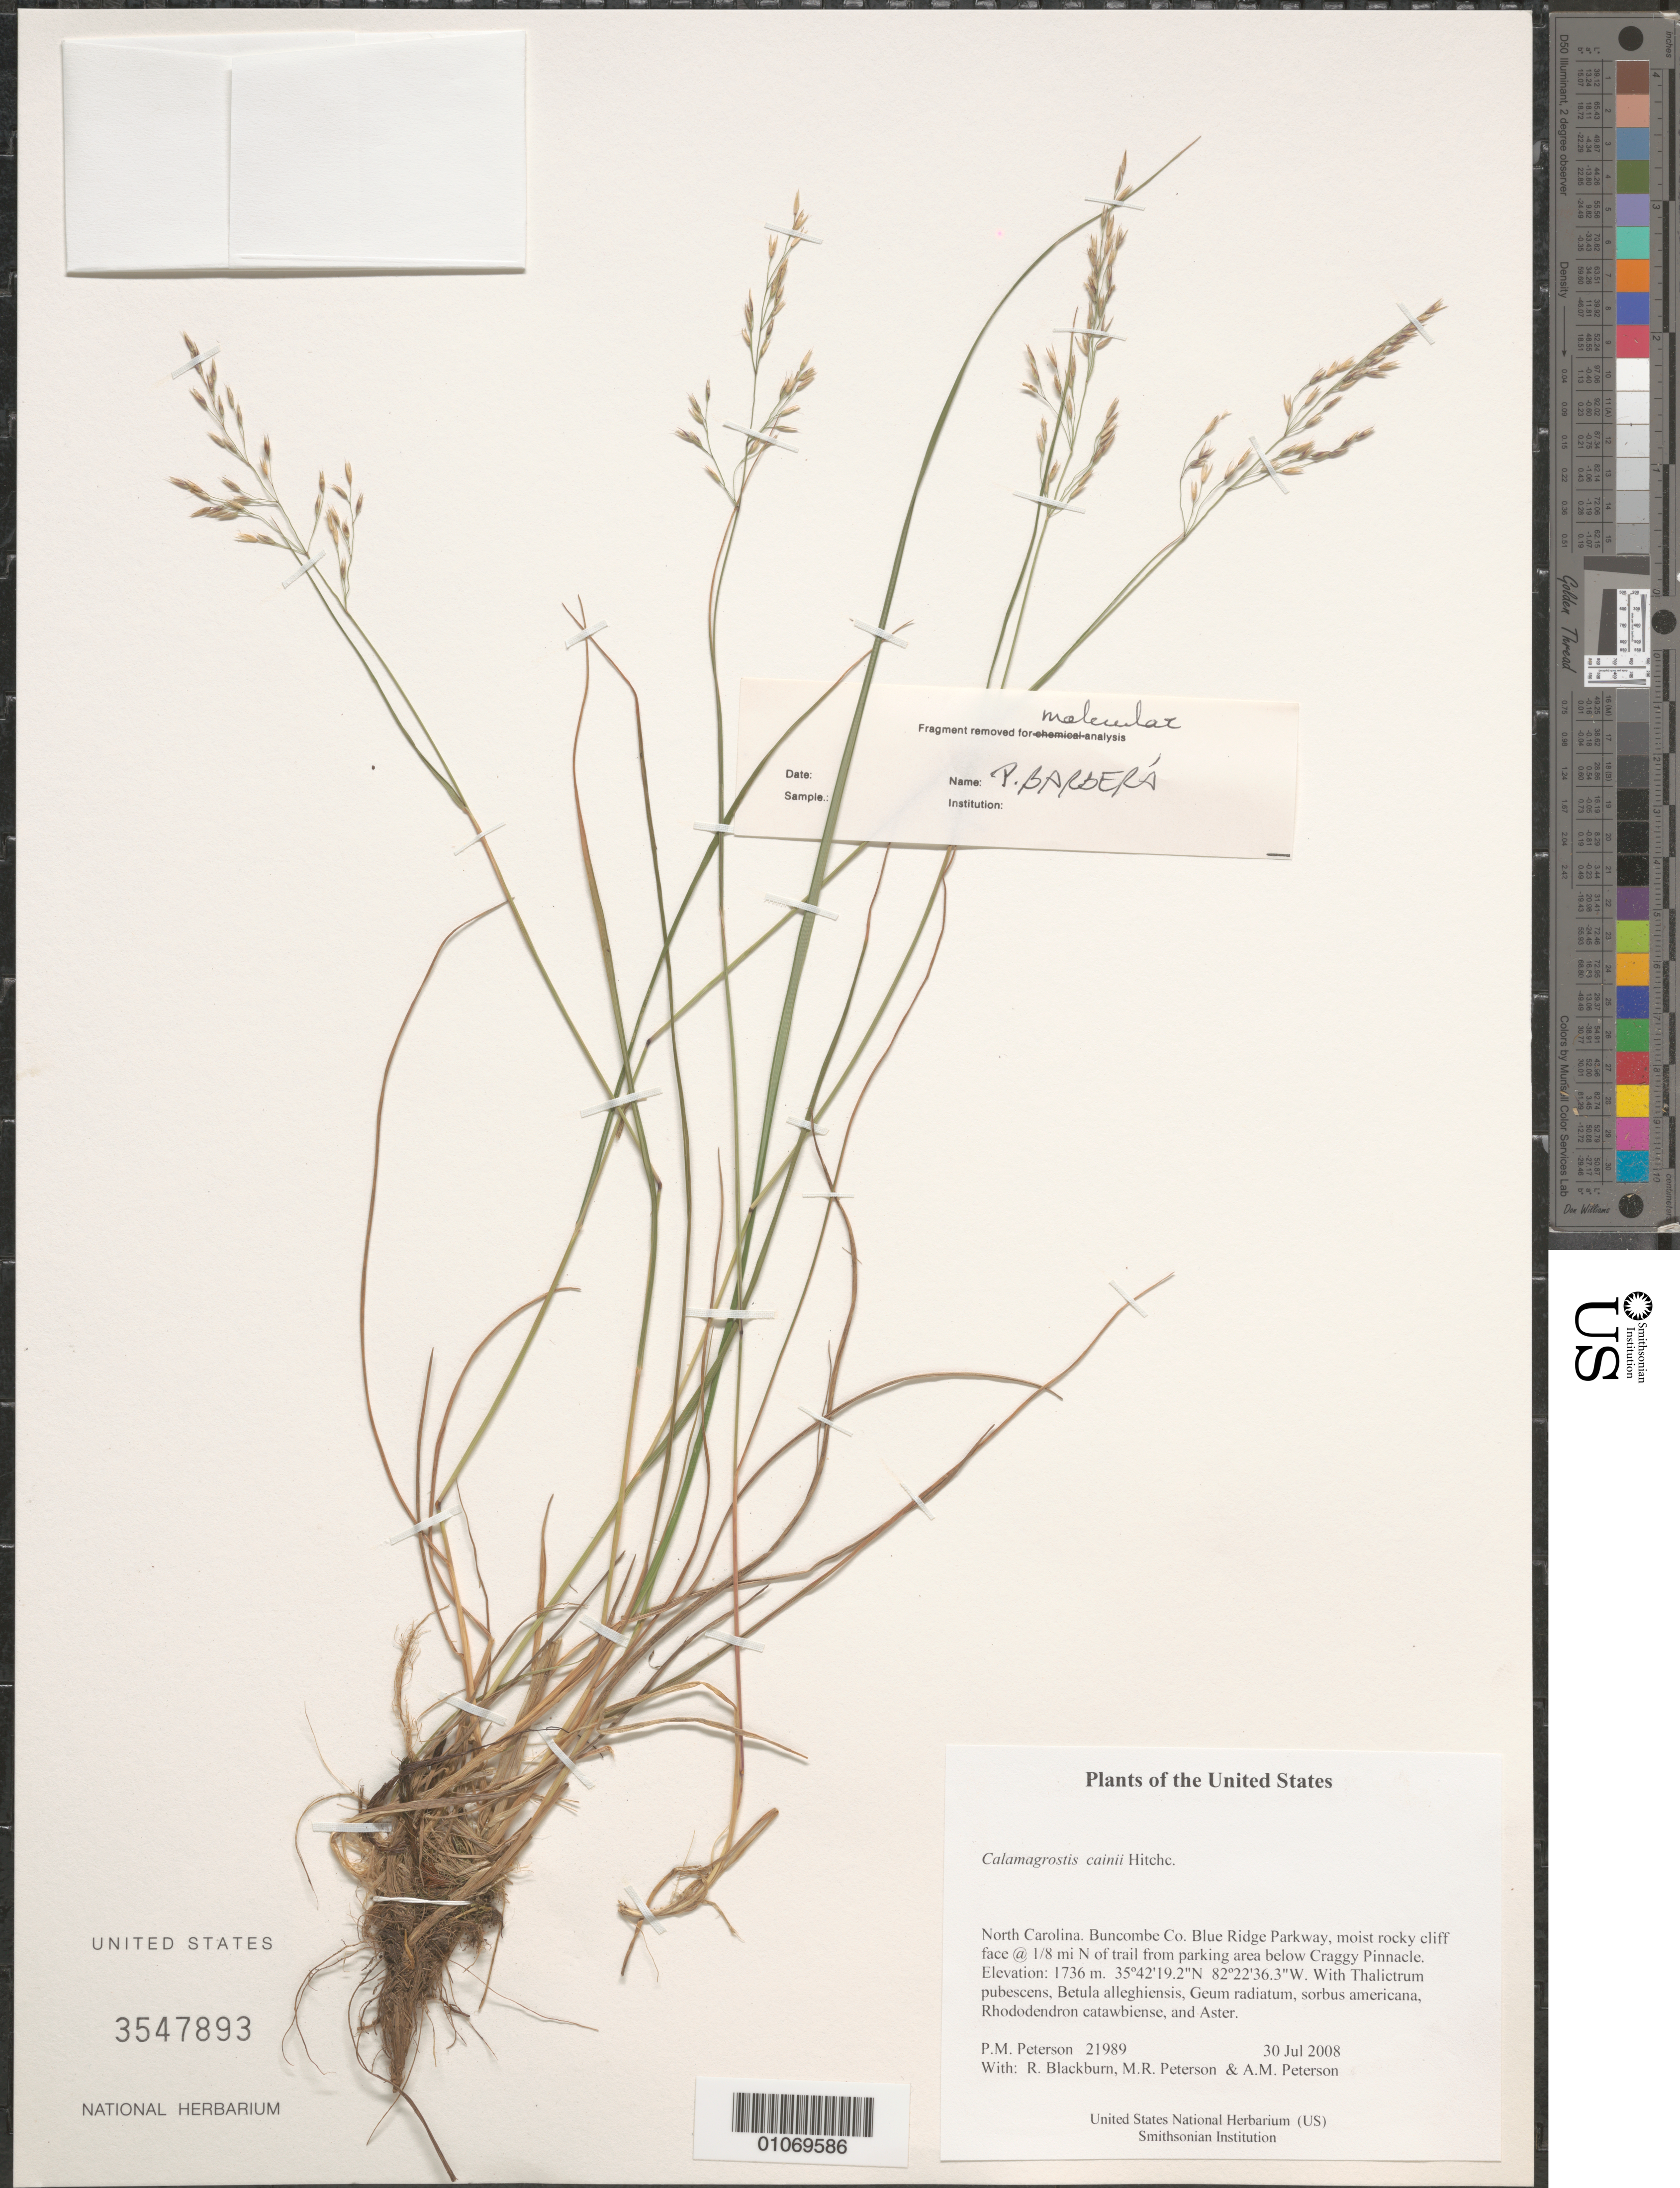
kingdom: Plantae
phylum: Tracheophyta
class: Liliopsida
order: Poales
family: Poaceae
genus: Calamagrostis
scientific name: Calamagrostis cainii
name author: Hitchc.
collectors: P. M. Peterson & M. Levine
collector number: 21989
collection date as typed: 30 Jul 2008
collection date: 2008-07-30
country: United States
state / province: North Carolina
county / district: Buncombe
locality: Blue Ridge Parkway, moist rocky cliff face @ 1/8 mi N of trail from parking area below Craggy Pinnacle.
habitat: With Thalictrum pubescens, Betula alleghiensis, Geum radiatum, sorbus americana, Rhododendron catawbiense, and Aster.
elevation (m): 1736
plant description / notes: Tissue samples 21989.60, 21989.61, 21989.62 depleted before they could be imported into EMu (4 Jun 2018). No Biorepository ID was ever assigned.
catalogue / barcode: US 3547893